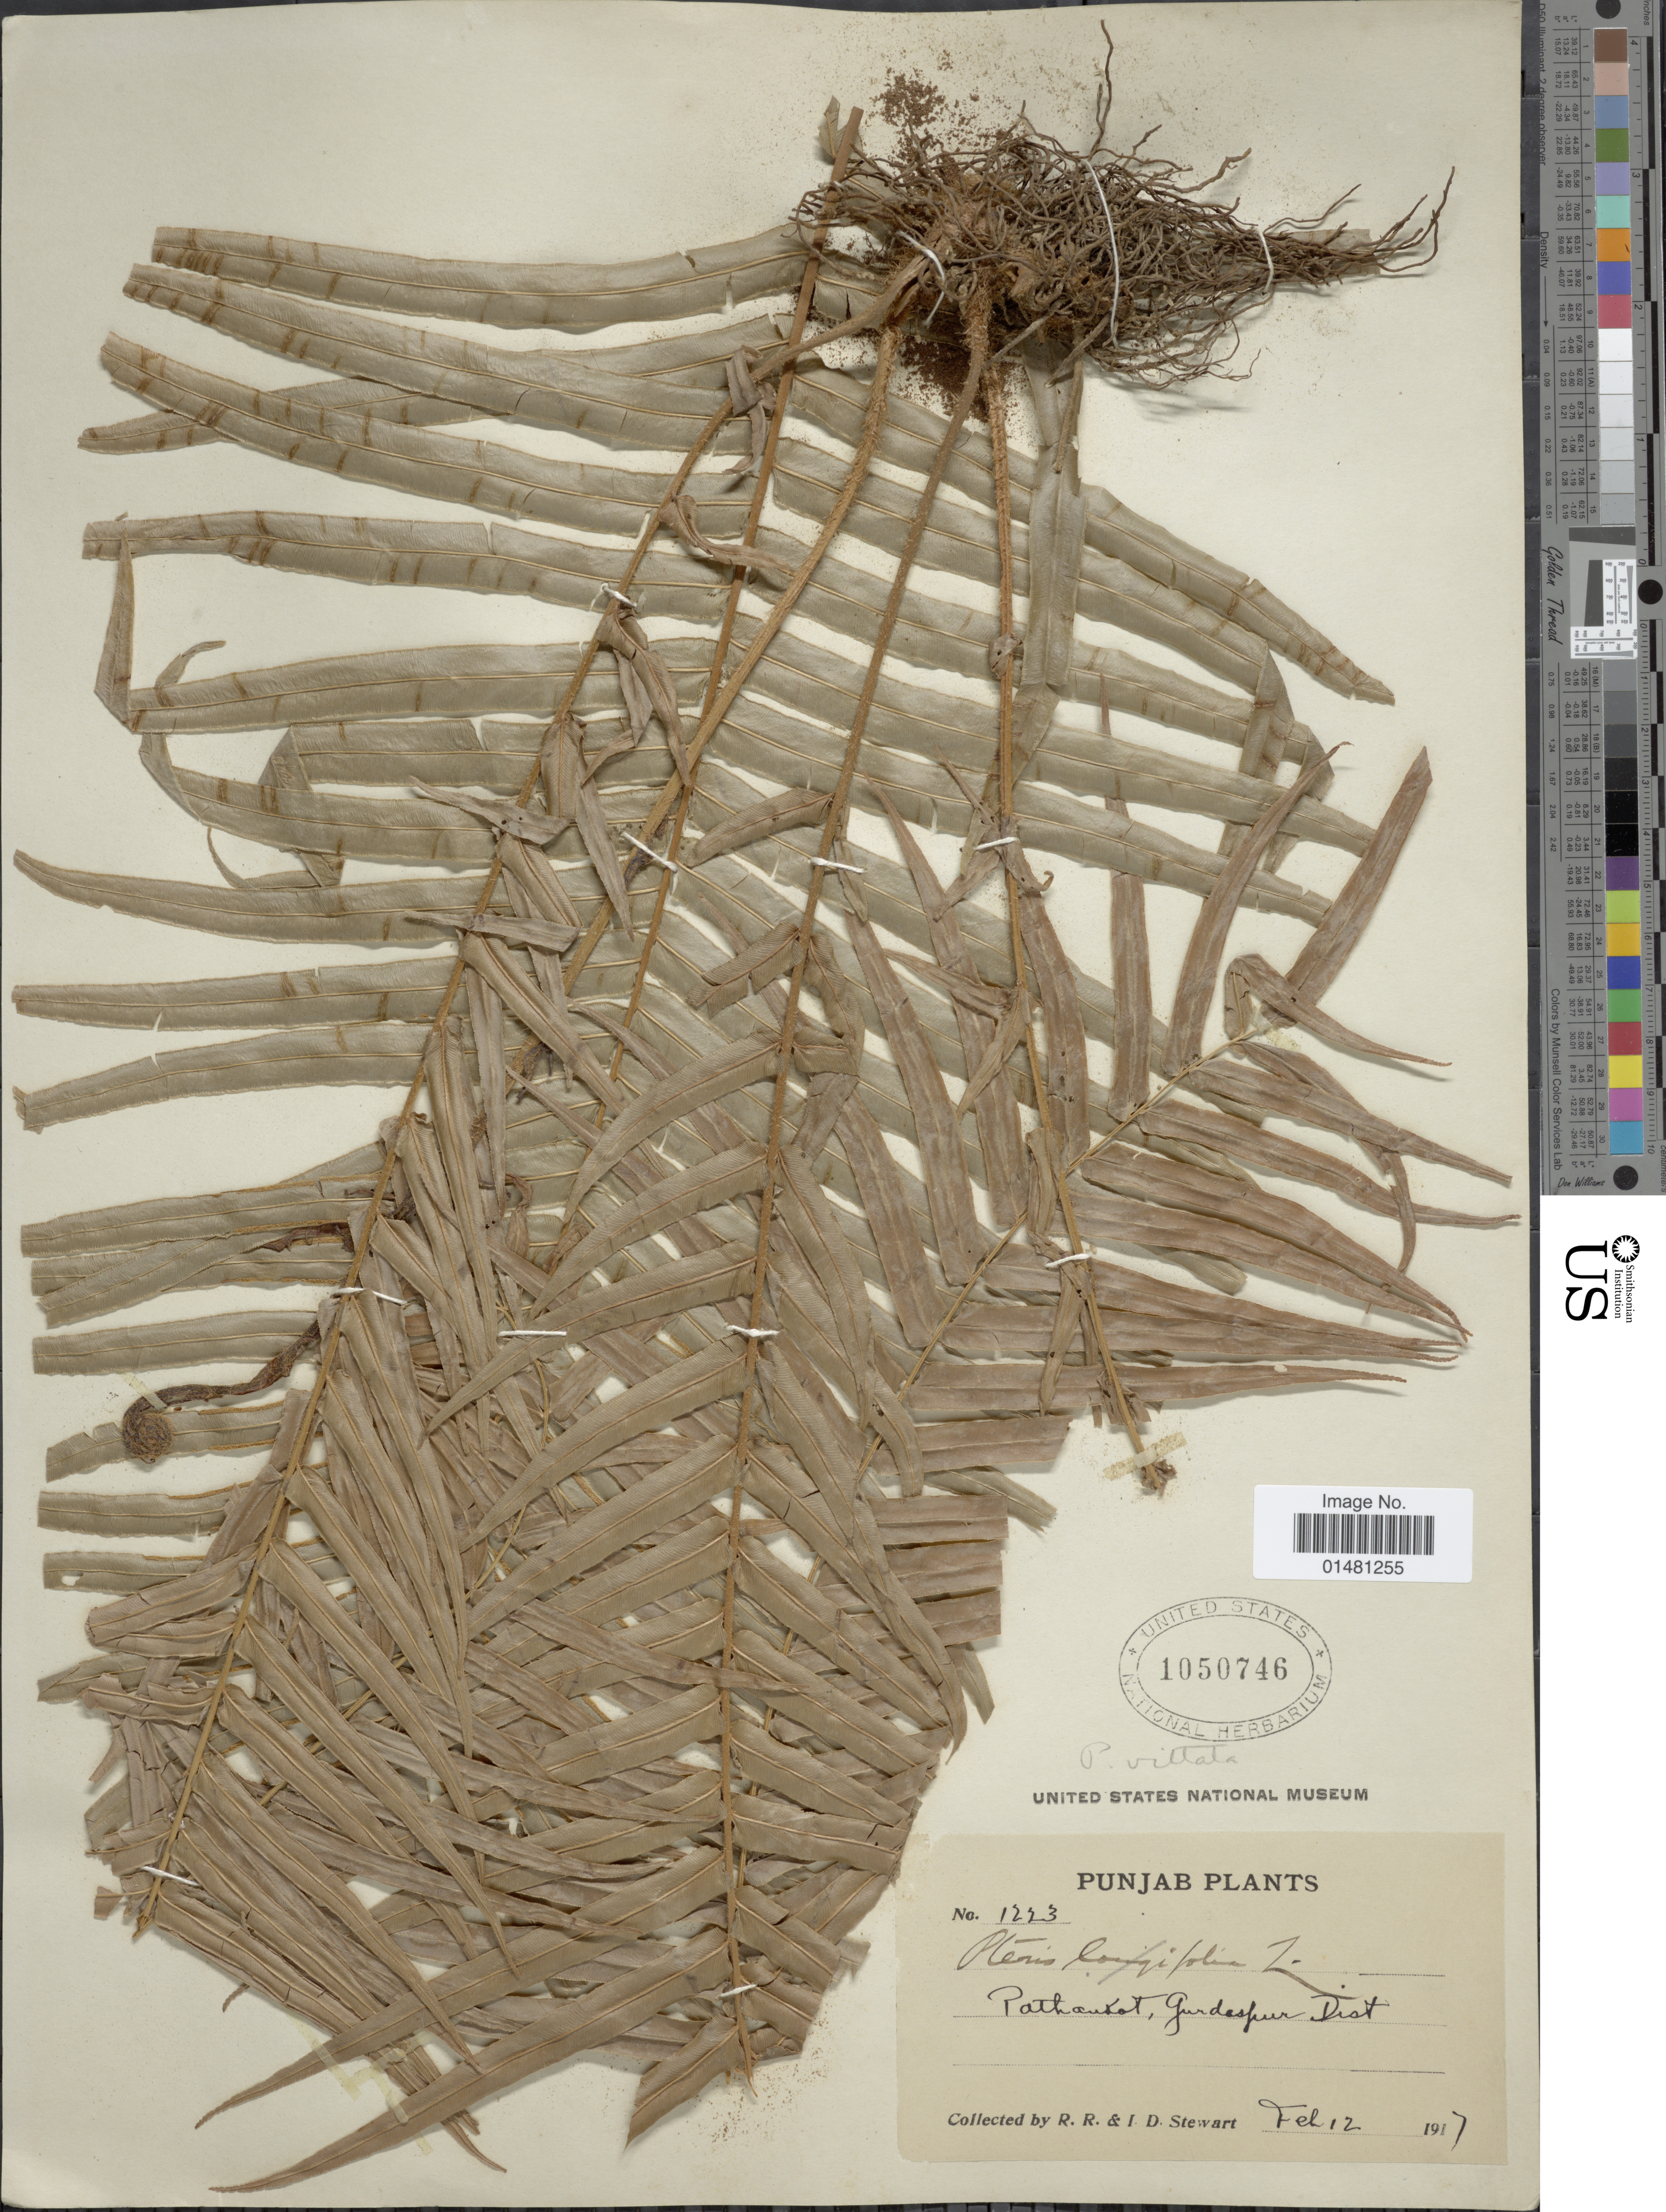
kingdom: Plantae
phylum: Tracheophyta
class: Polypodiopsida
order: Polypodiales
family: Pteridaceae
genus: Pteris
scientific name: Pteris vittata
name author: L.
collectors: R. R. Stewart & I. Stewart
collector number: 1223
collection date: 1917-02-12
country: India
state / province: Punjab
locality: Pathhaukot, Gurdaspur Dist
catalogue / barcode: US 1050746